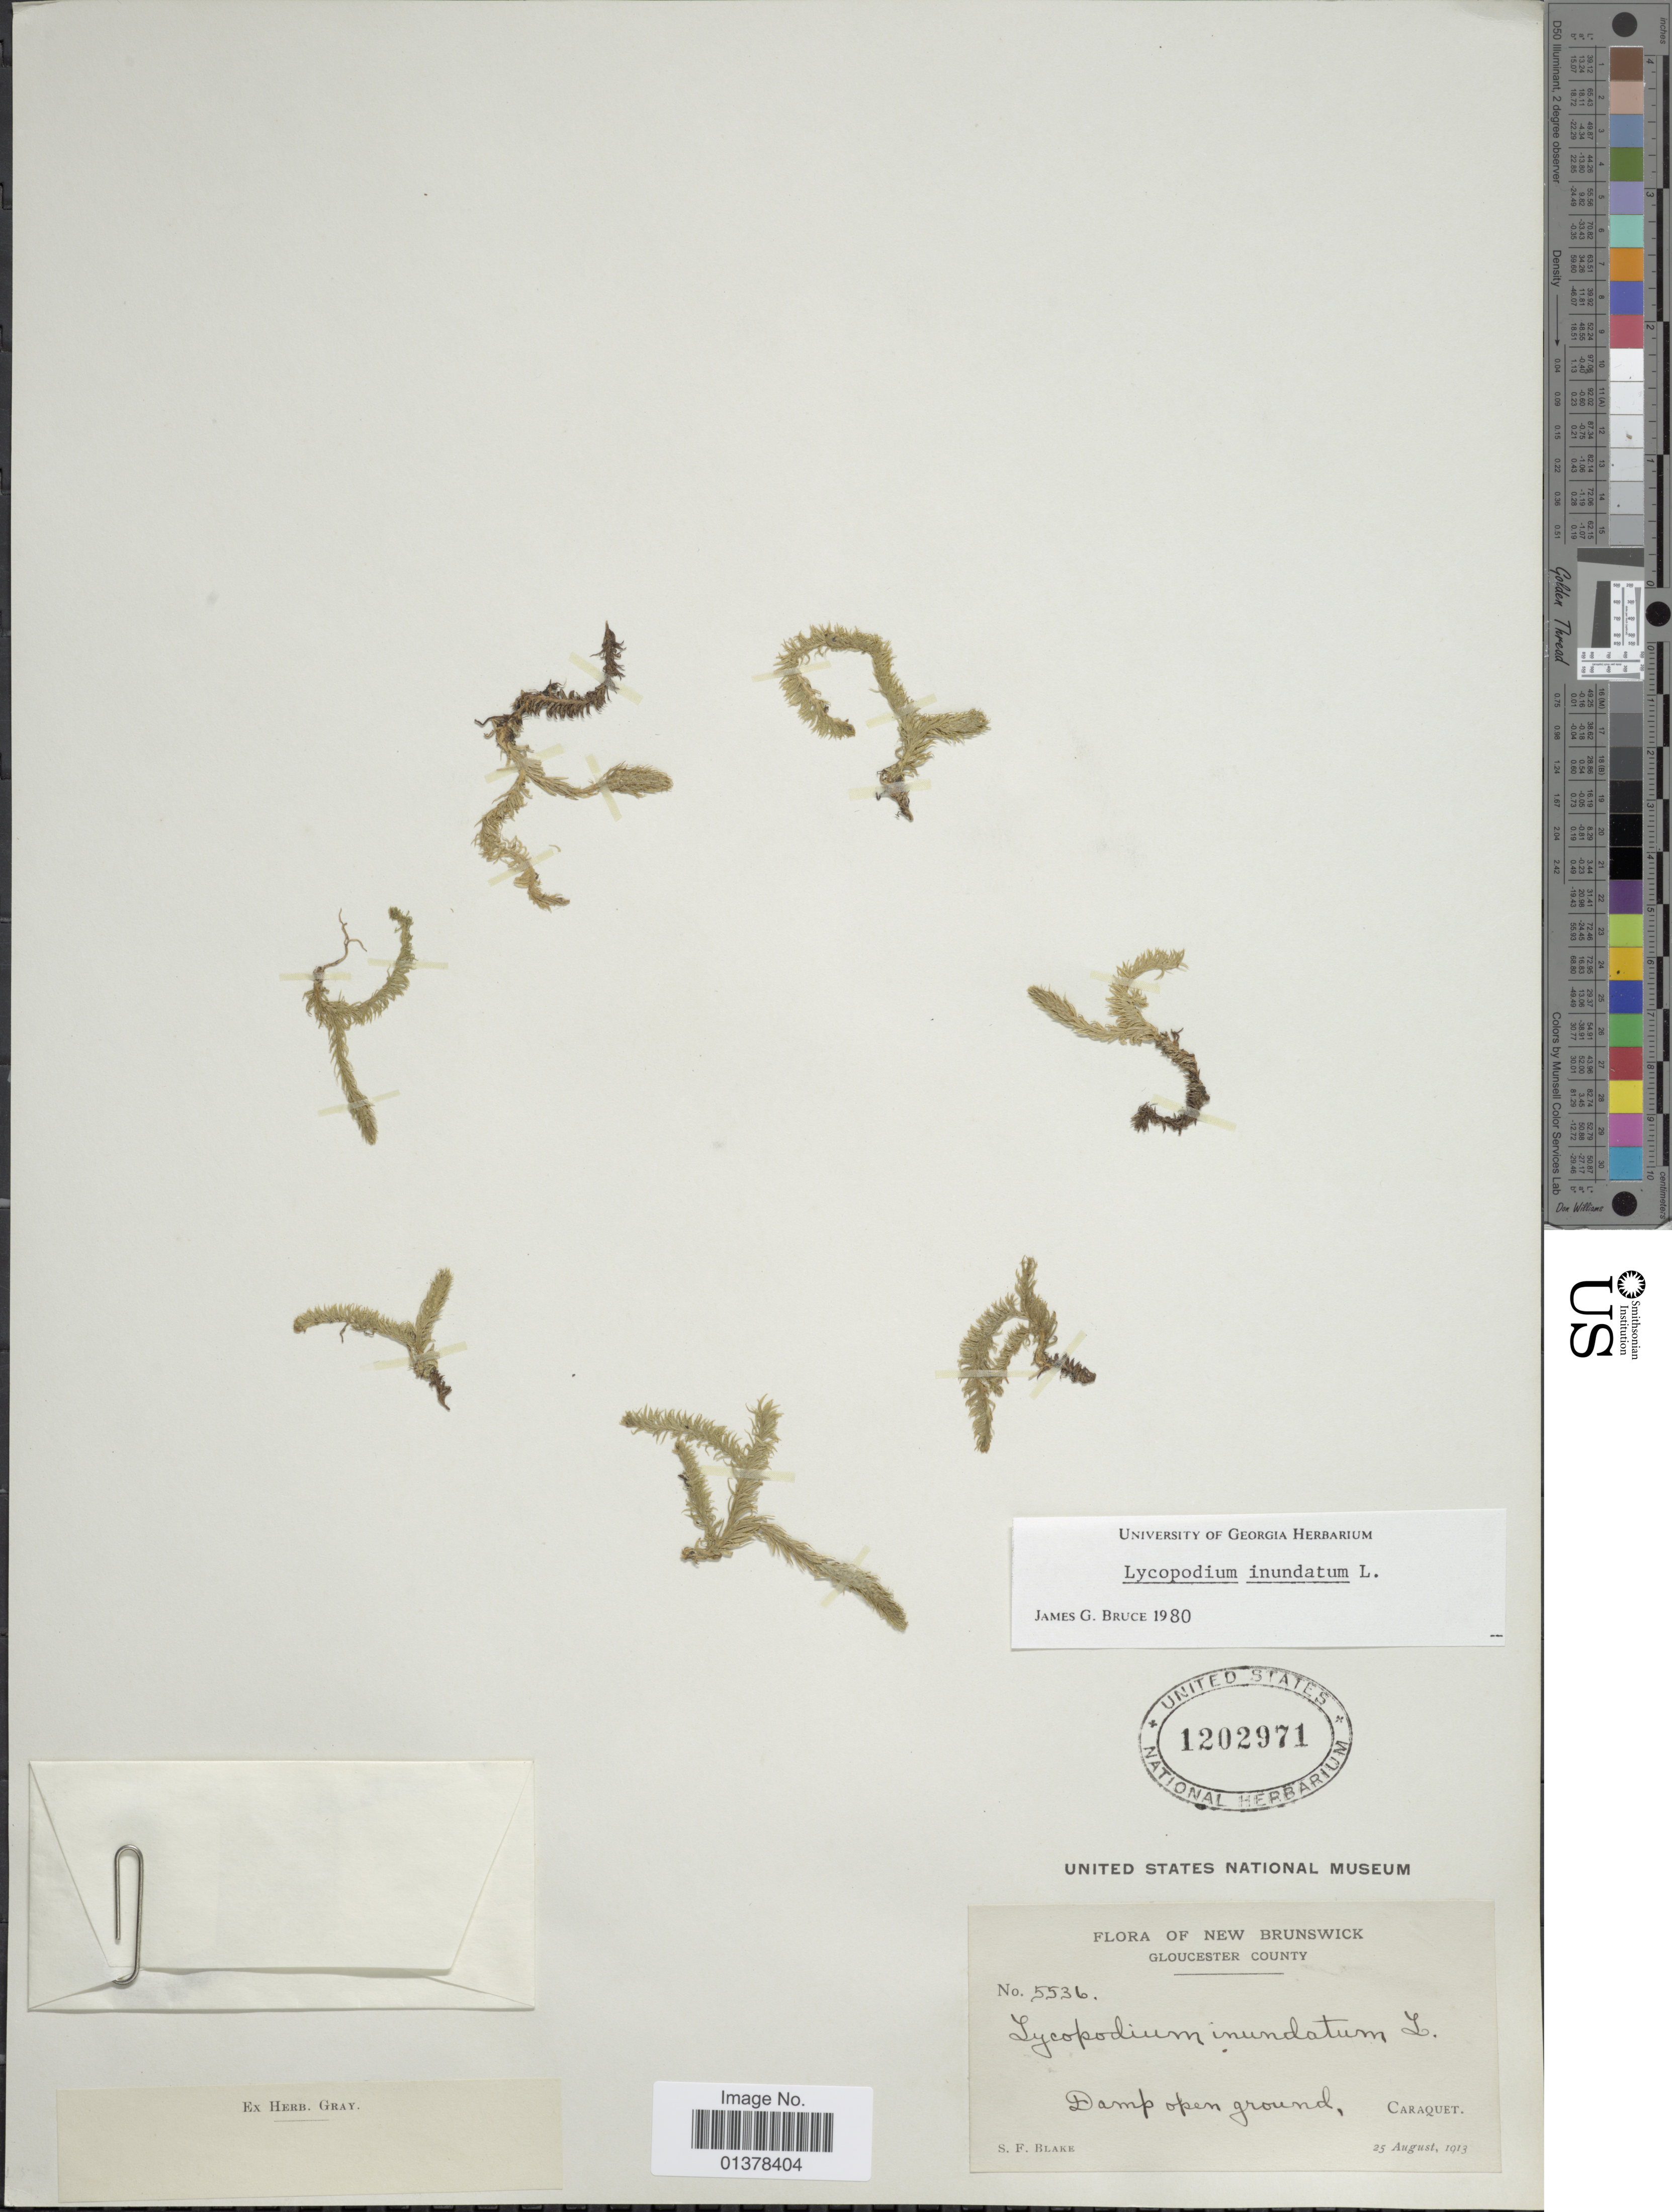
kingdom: Plantae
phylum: Tracheophyta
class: Lycopodiopsida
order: Lycopodiales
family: Lycopodiaceae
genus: Lycopodiella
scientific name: Lycopodiella inundata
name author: (L.) Holub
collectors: S. Blake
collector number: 5536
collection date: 1913-08-25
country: Canada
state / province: New Brunswick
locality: Gloucester County, Damp open ground, Caraquet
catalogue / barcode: US 1202971